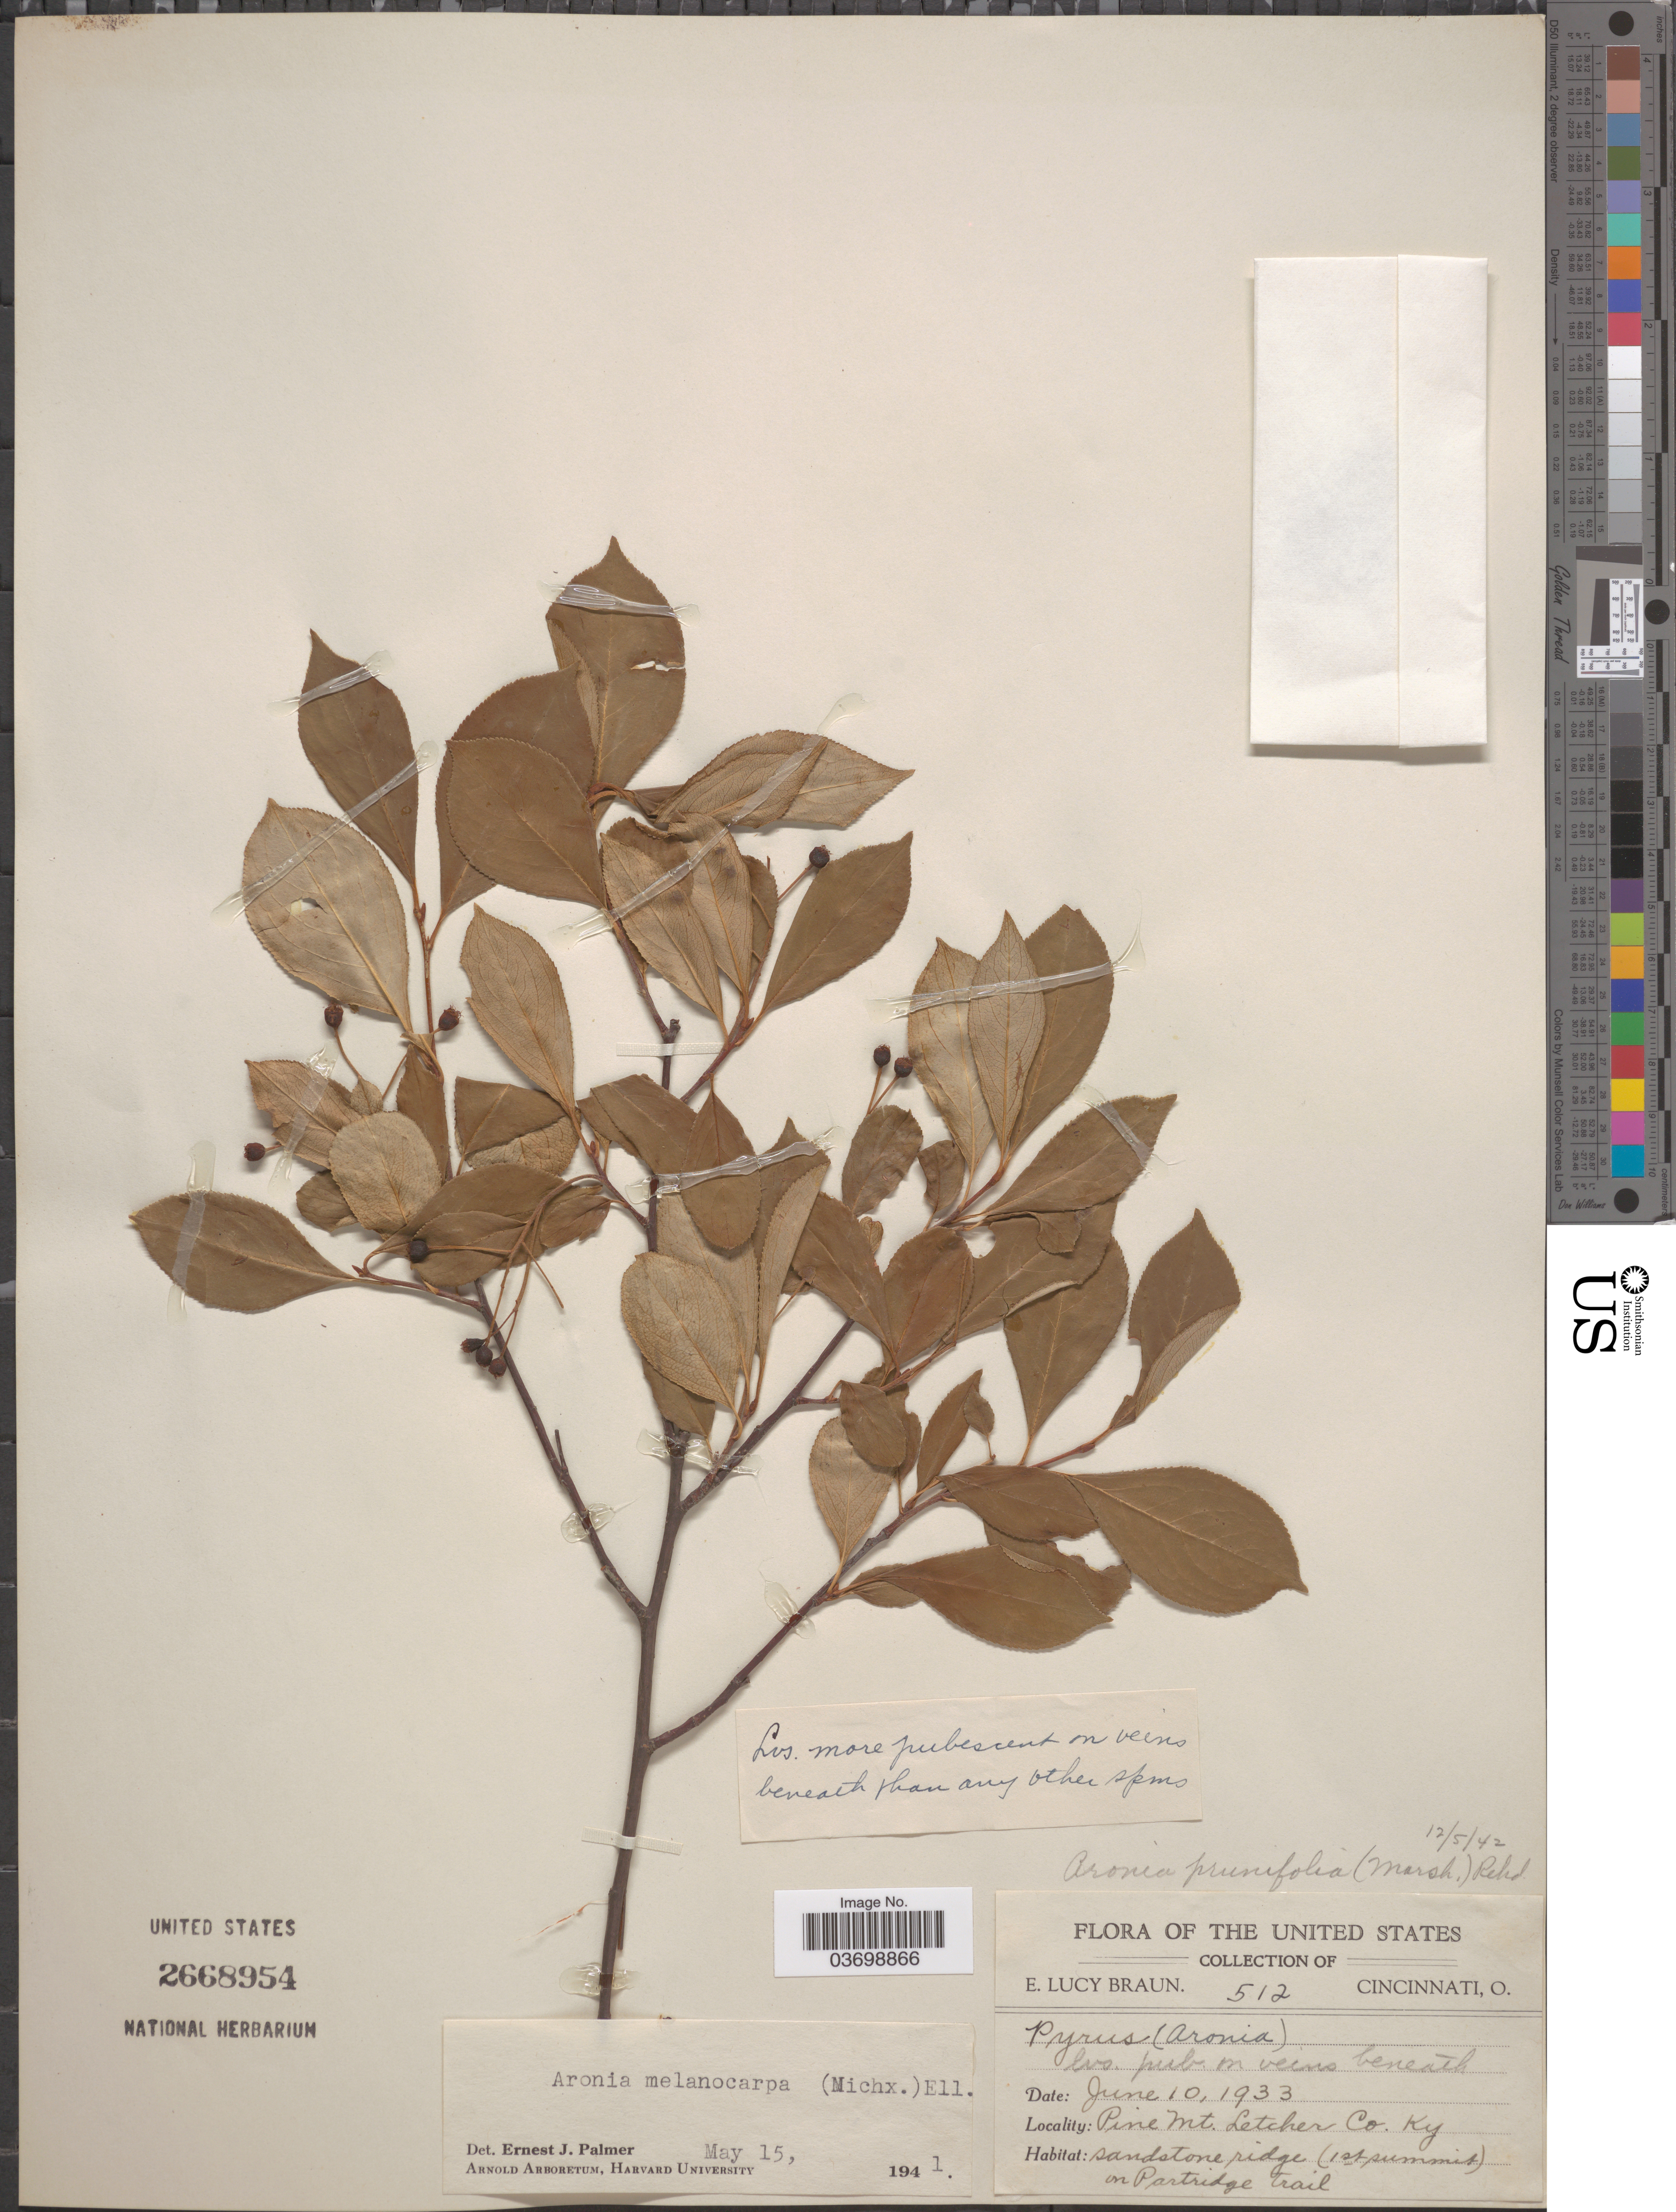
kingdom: Plantae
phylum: Tracheophyta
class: Magnoliopsida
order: Rosales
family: Rosaceae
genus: Aronia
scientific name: Aronia melanocarpa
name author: (Michx.) Elliott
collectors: E. L. Braun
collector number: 512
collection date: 1933-06-10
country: United States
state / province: Kentucky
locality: Pine Mt. Letcher Co. Sandstone ridge (1st summit) on Partridge trail.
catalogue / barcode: US 2668954